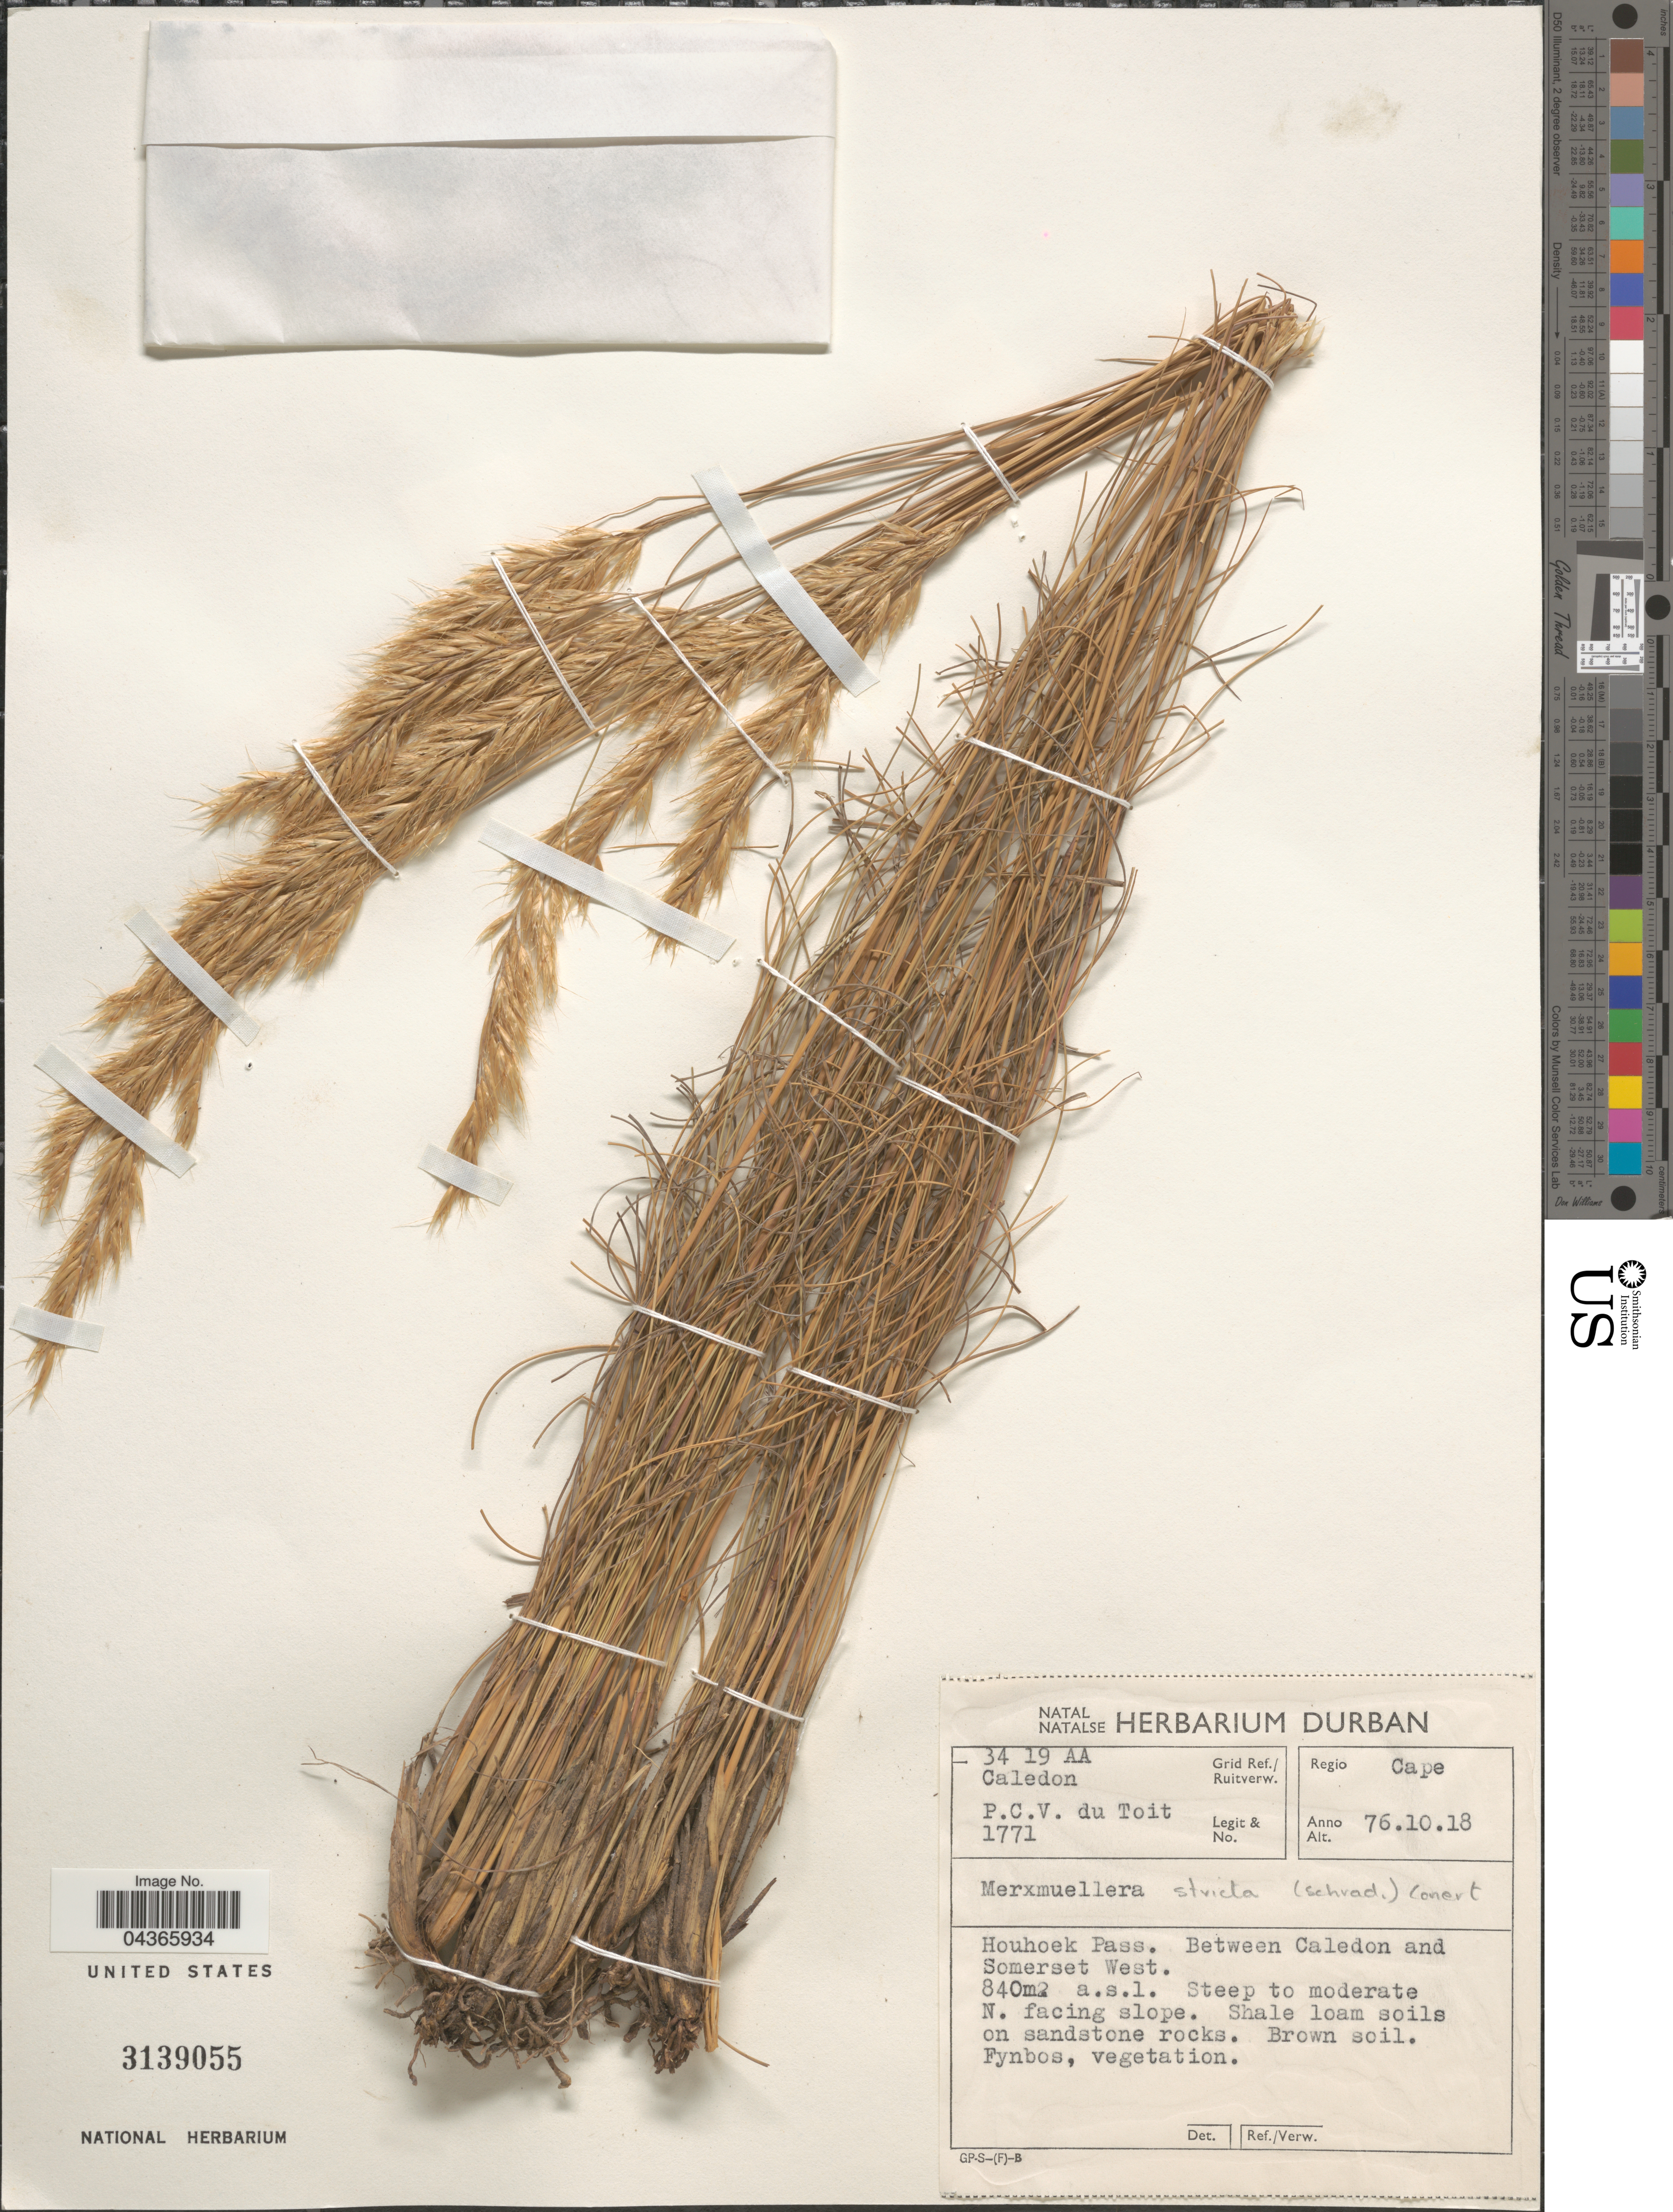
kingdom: Plantae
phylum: Tracheophyta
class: Liliopsida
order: Poales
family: Poaceae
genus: Tenaxia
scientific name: Tenaxia stricta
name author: (Schrad.) N.P. Barker & H.P. Linder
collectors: P. Du Toit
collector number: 1771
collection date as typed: Transcribed d/m/y: 18/10/76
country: South Africa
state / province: Western Cape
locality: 34 19 AA Caledon Grid Ref./ Ruitverw. Regio Cape. Houhoek Pass. Between Caledon and Somerset West.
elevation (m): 840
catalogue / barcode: US 3139055